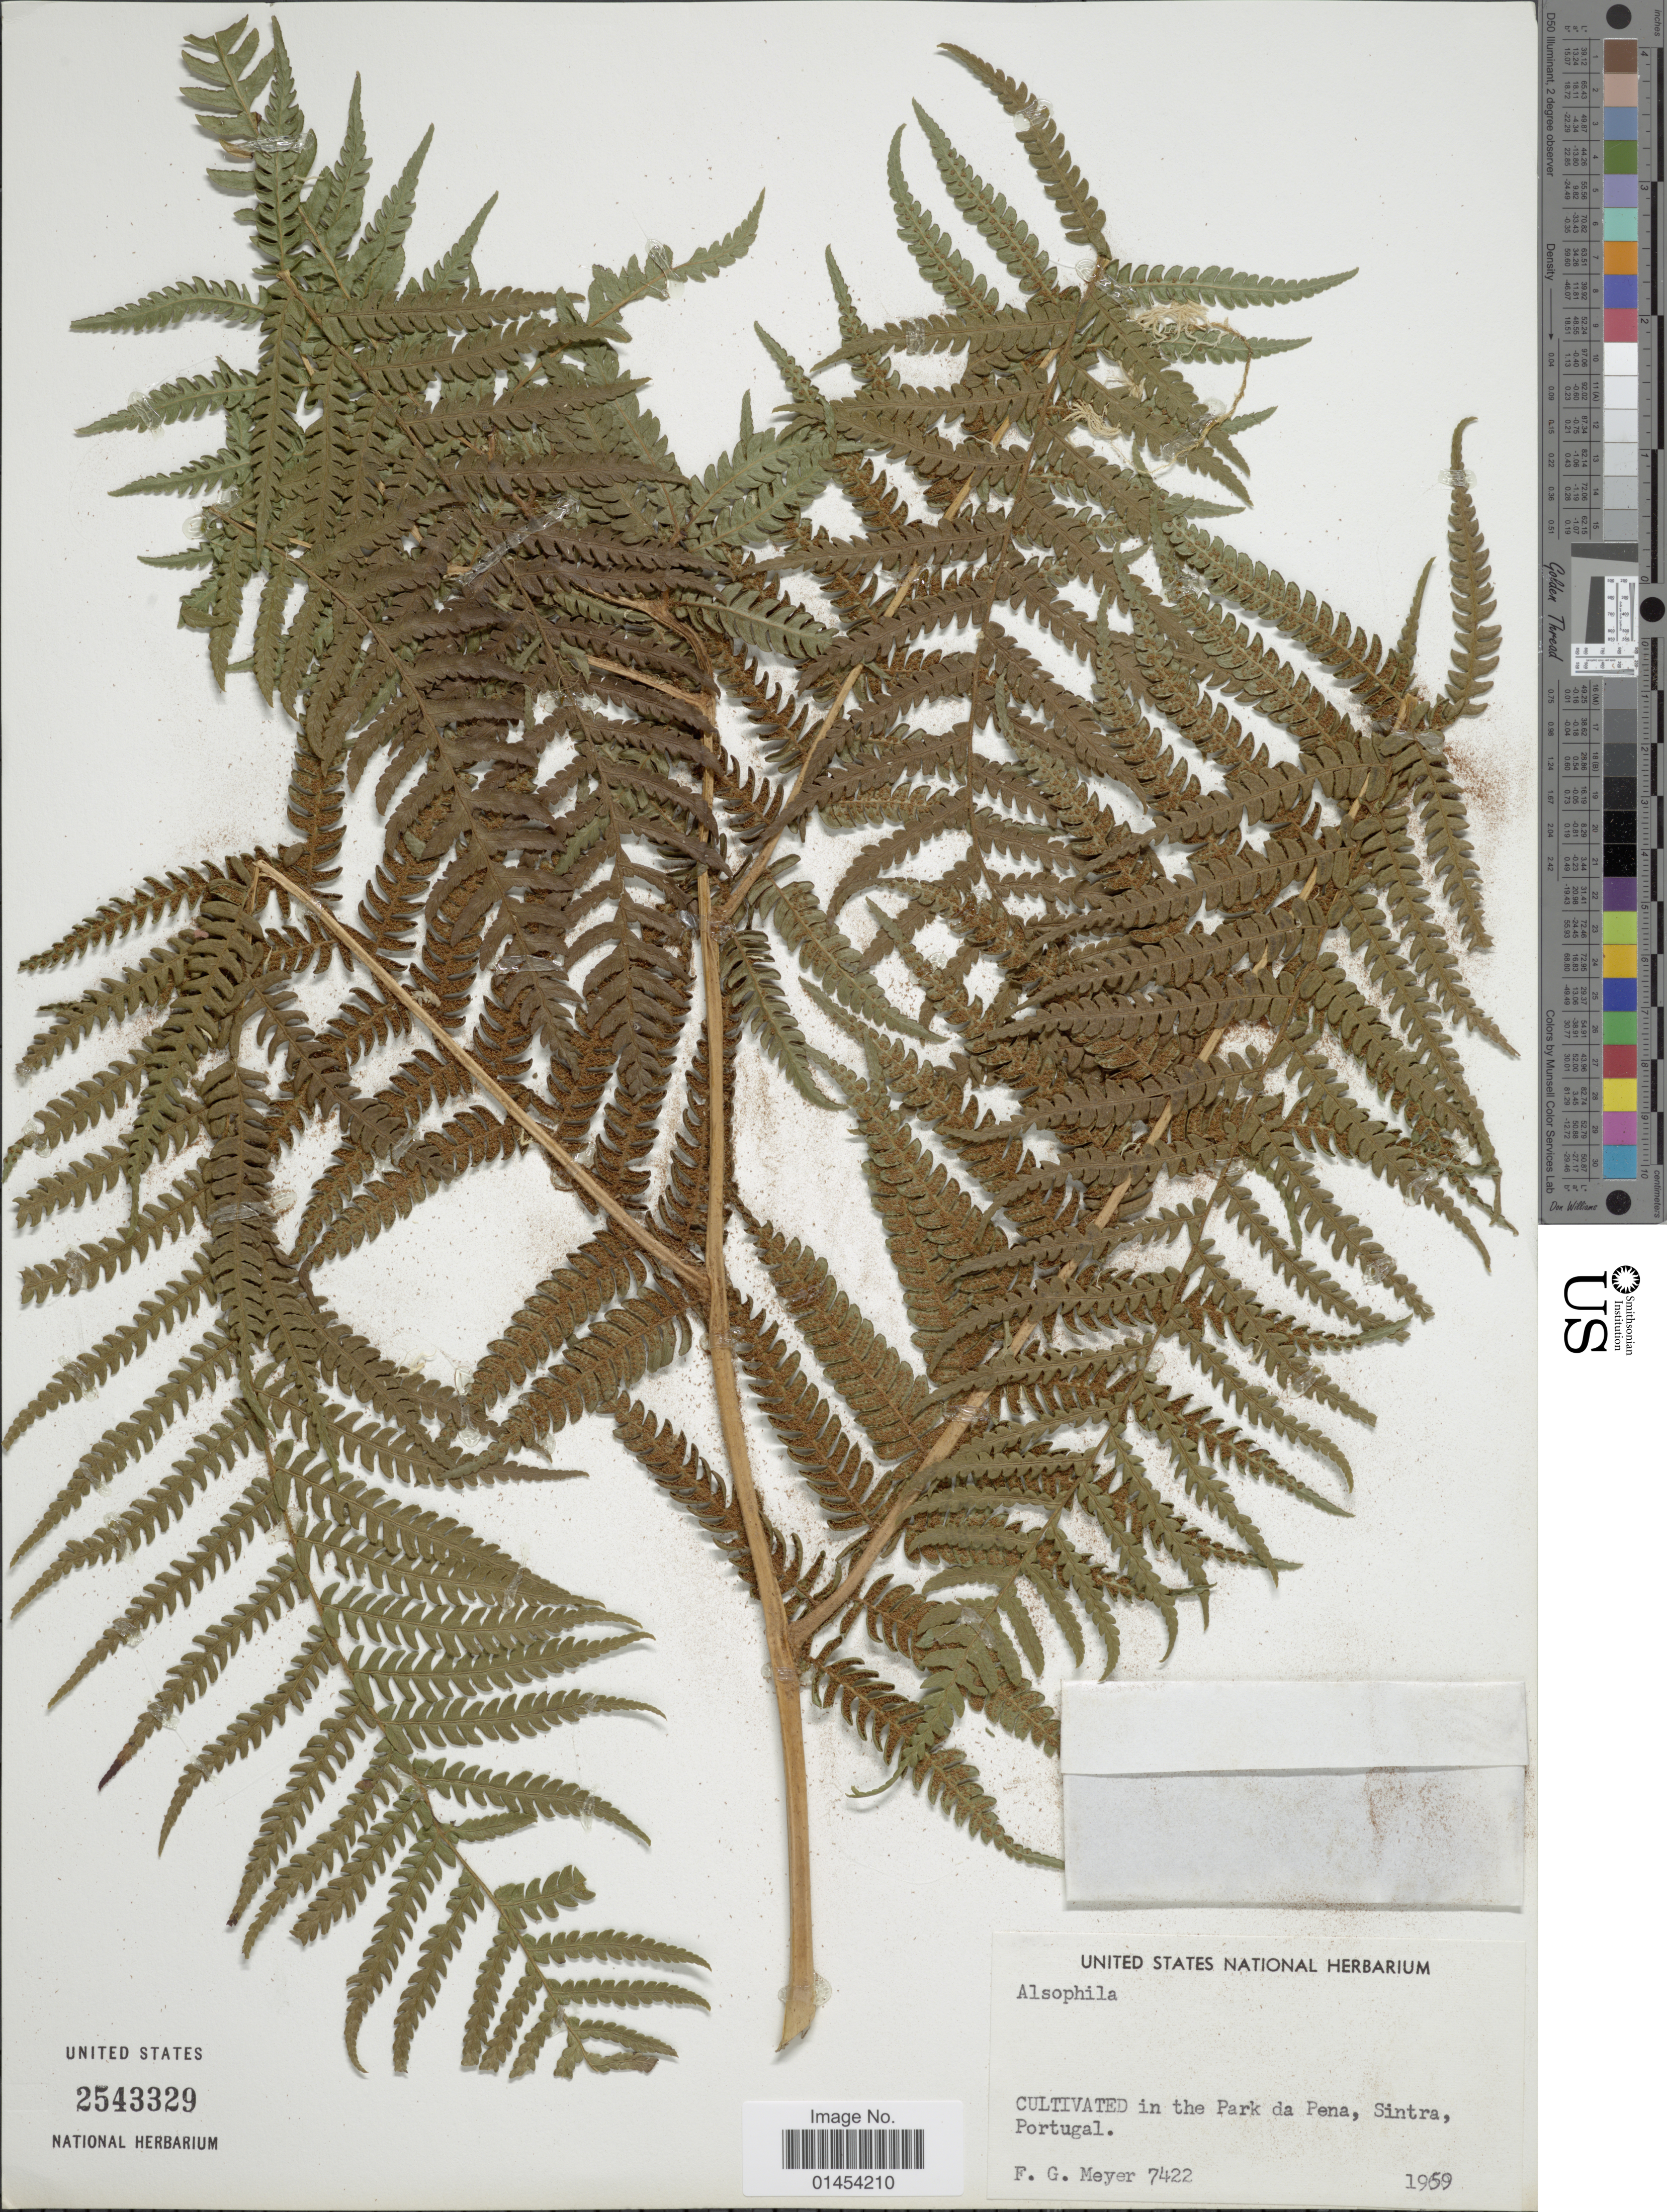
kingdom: Plantae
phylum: Tracheophyta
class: Polypodiopsida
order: Cyatheales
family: Cyatheaceae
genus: Alsophila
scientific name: Alsophila sp.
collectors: F. G. Meyer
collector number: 7422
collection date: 1959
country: Portugal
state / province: Lisboa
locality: Cultivated in the Park da Pena, Sintra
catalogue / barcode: US 2543329